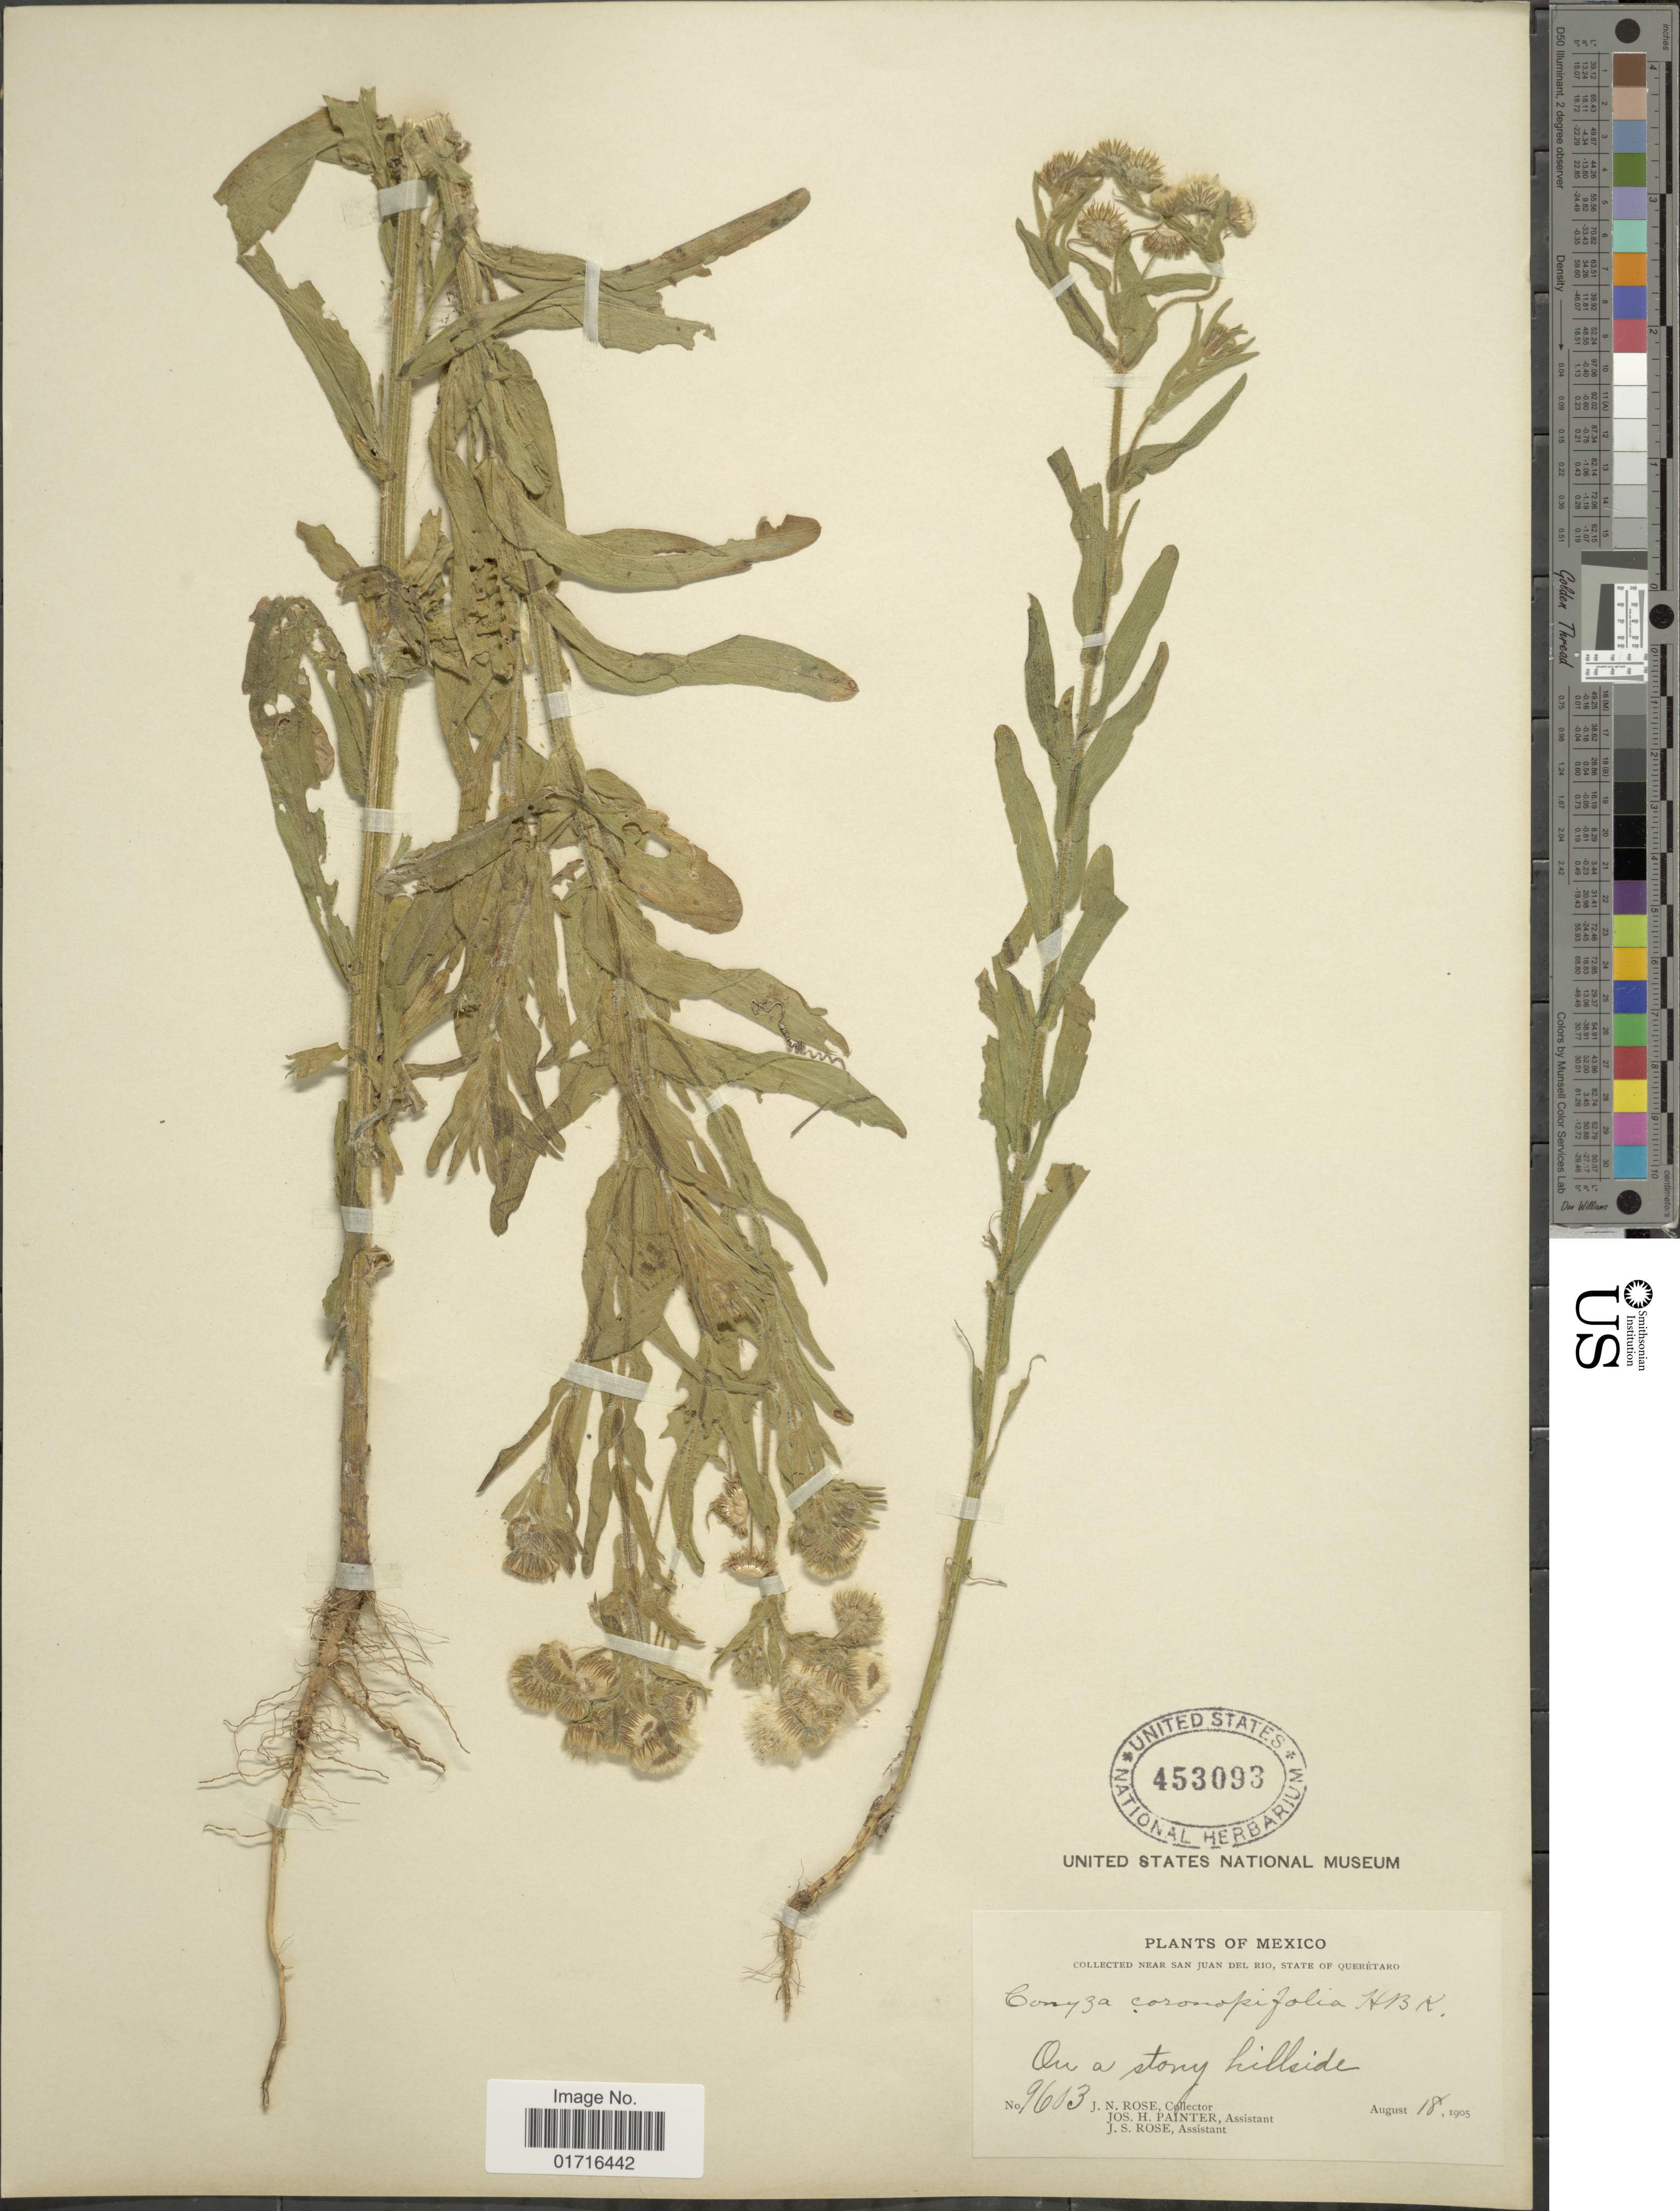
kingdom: Plantae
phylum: Tracheophyta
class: Magnoliopsida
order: Asterales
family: Asteraceae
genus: Conyza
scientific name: Conyza coronopifolia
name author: Kunth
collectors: J. N. Rose, J. H. Painter & J. S. Rose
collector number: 9603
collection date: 1905-08-18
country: Mexico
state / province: Querétaro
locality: San Juan Del Rio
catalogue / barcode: US 453093